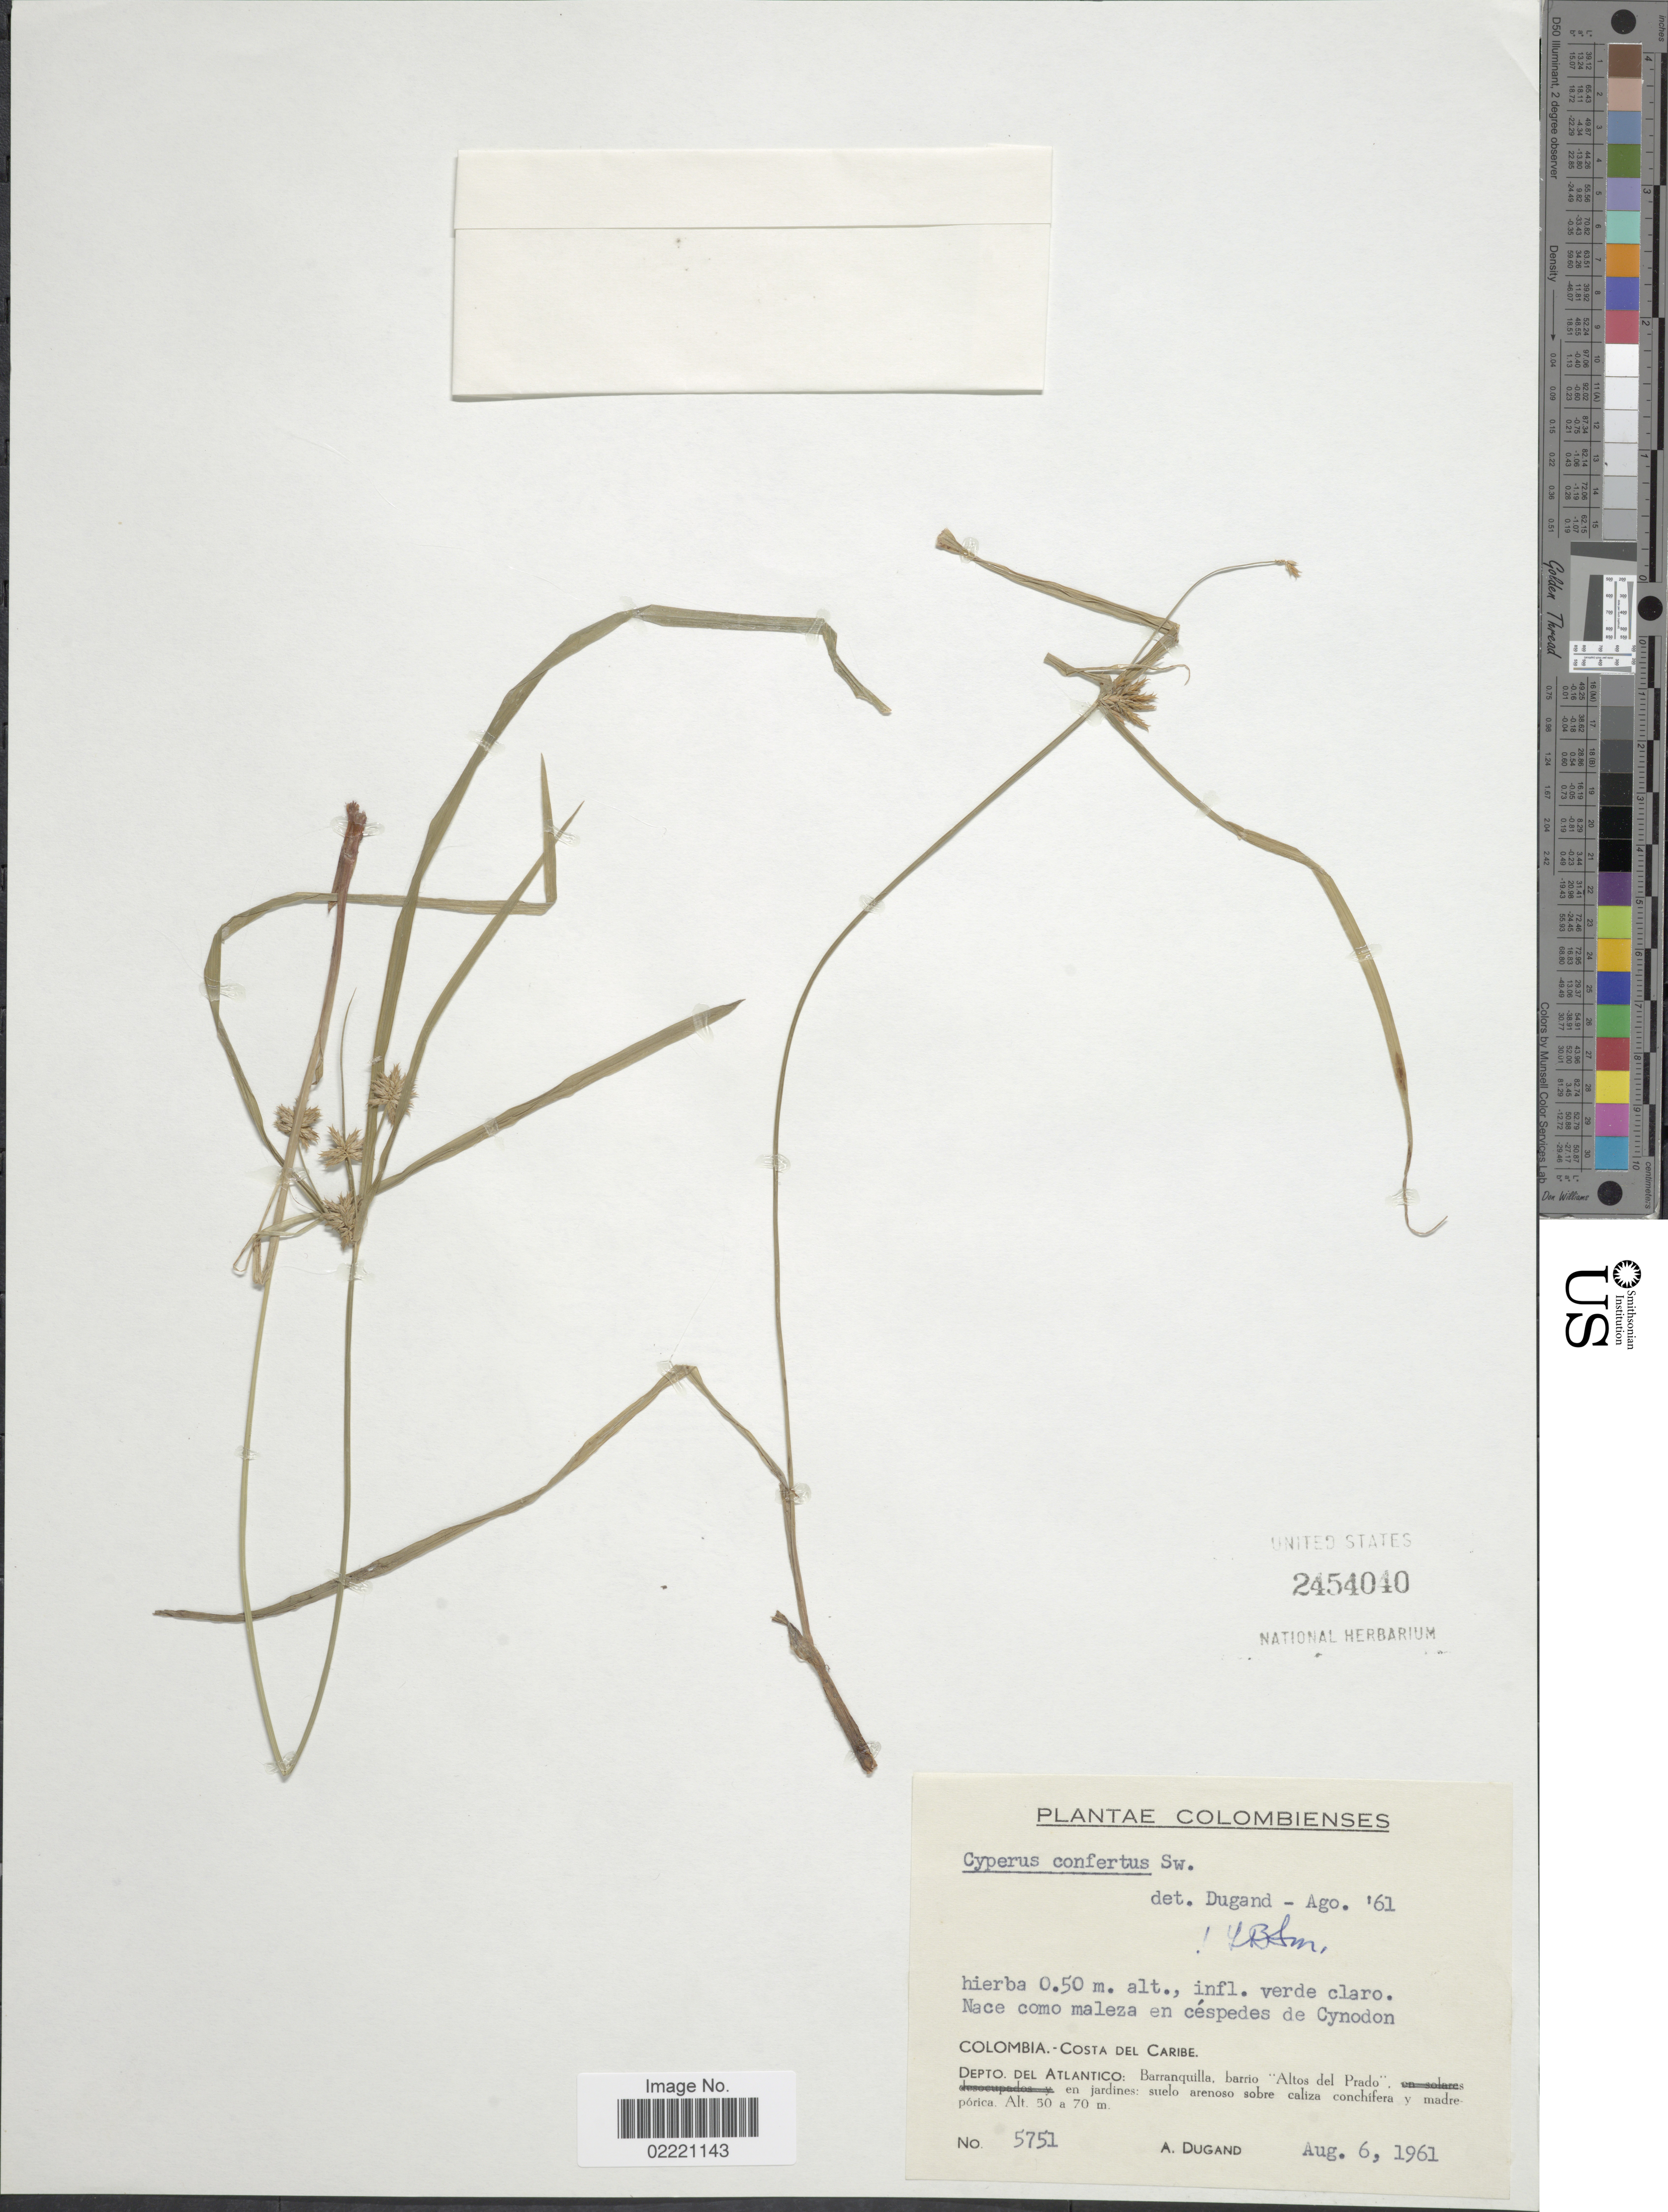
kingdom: Plantae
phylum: Tracheophyta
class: Liliopsida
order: Poales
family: Cyperaceae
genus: Cyperus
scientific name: Cyperus confertus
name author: Sw.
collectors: A. Dugand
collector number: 5751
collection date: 1961-08-06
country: Colombia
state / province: Atlántico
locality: Costa del Cariba, Barranquilla, barrio "Altos del Prado", en jardines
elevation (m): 50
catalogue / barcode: US 2454040